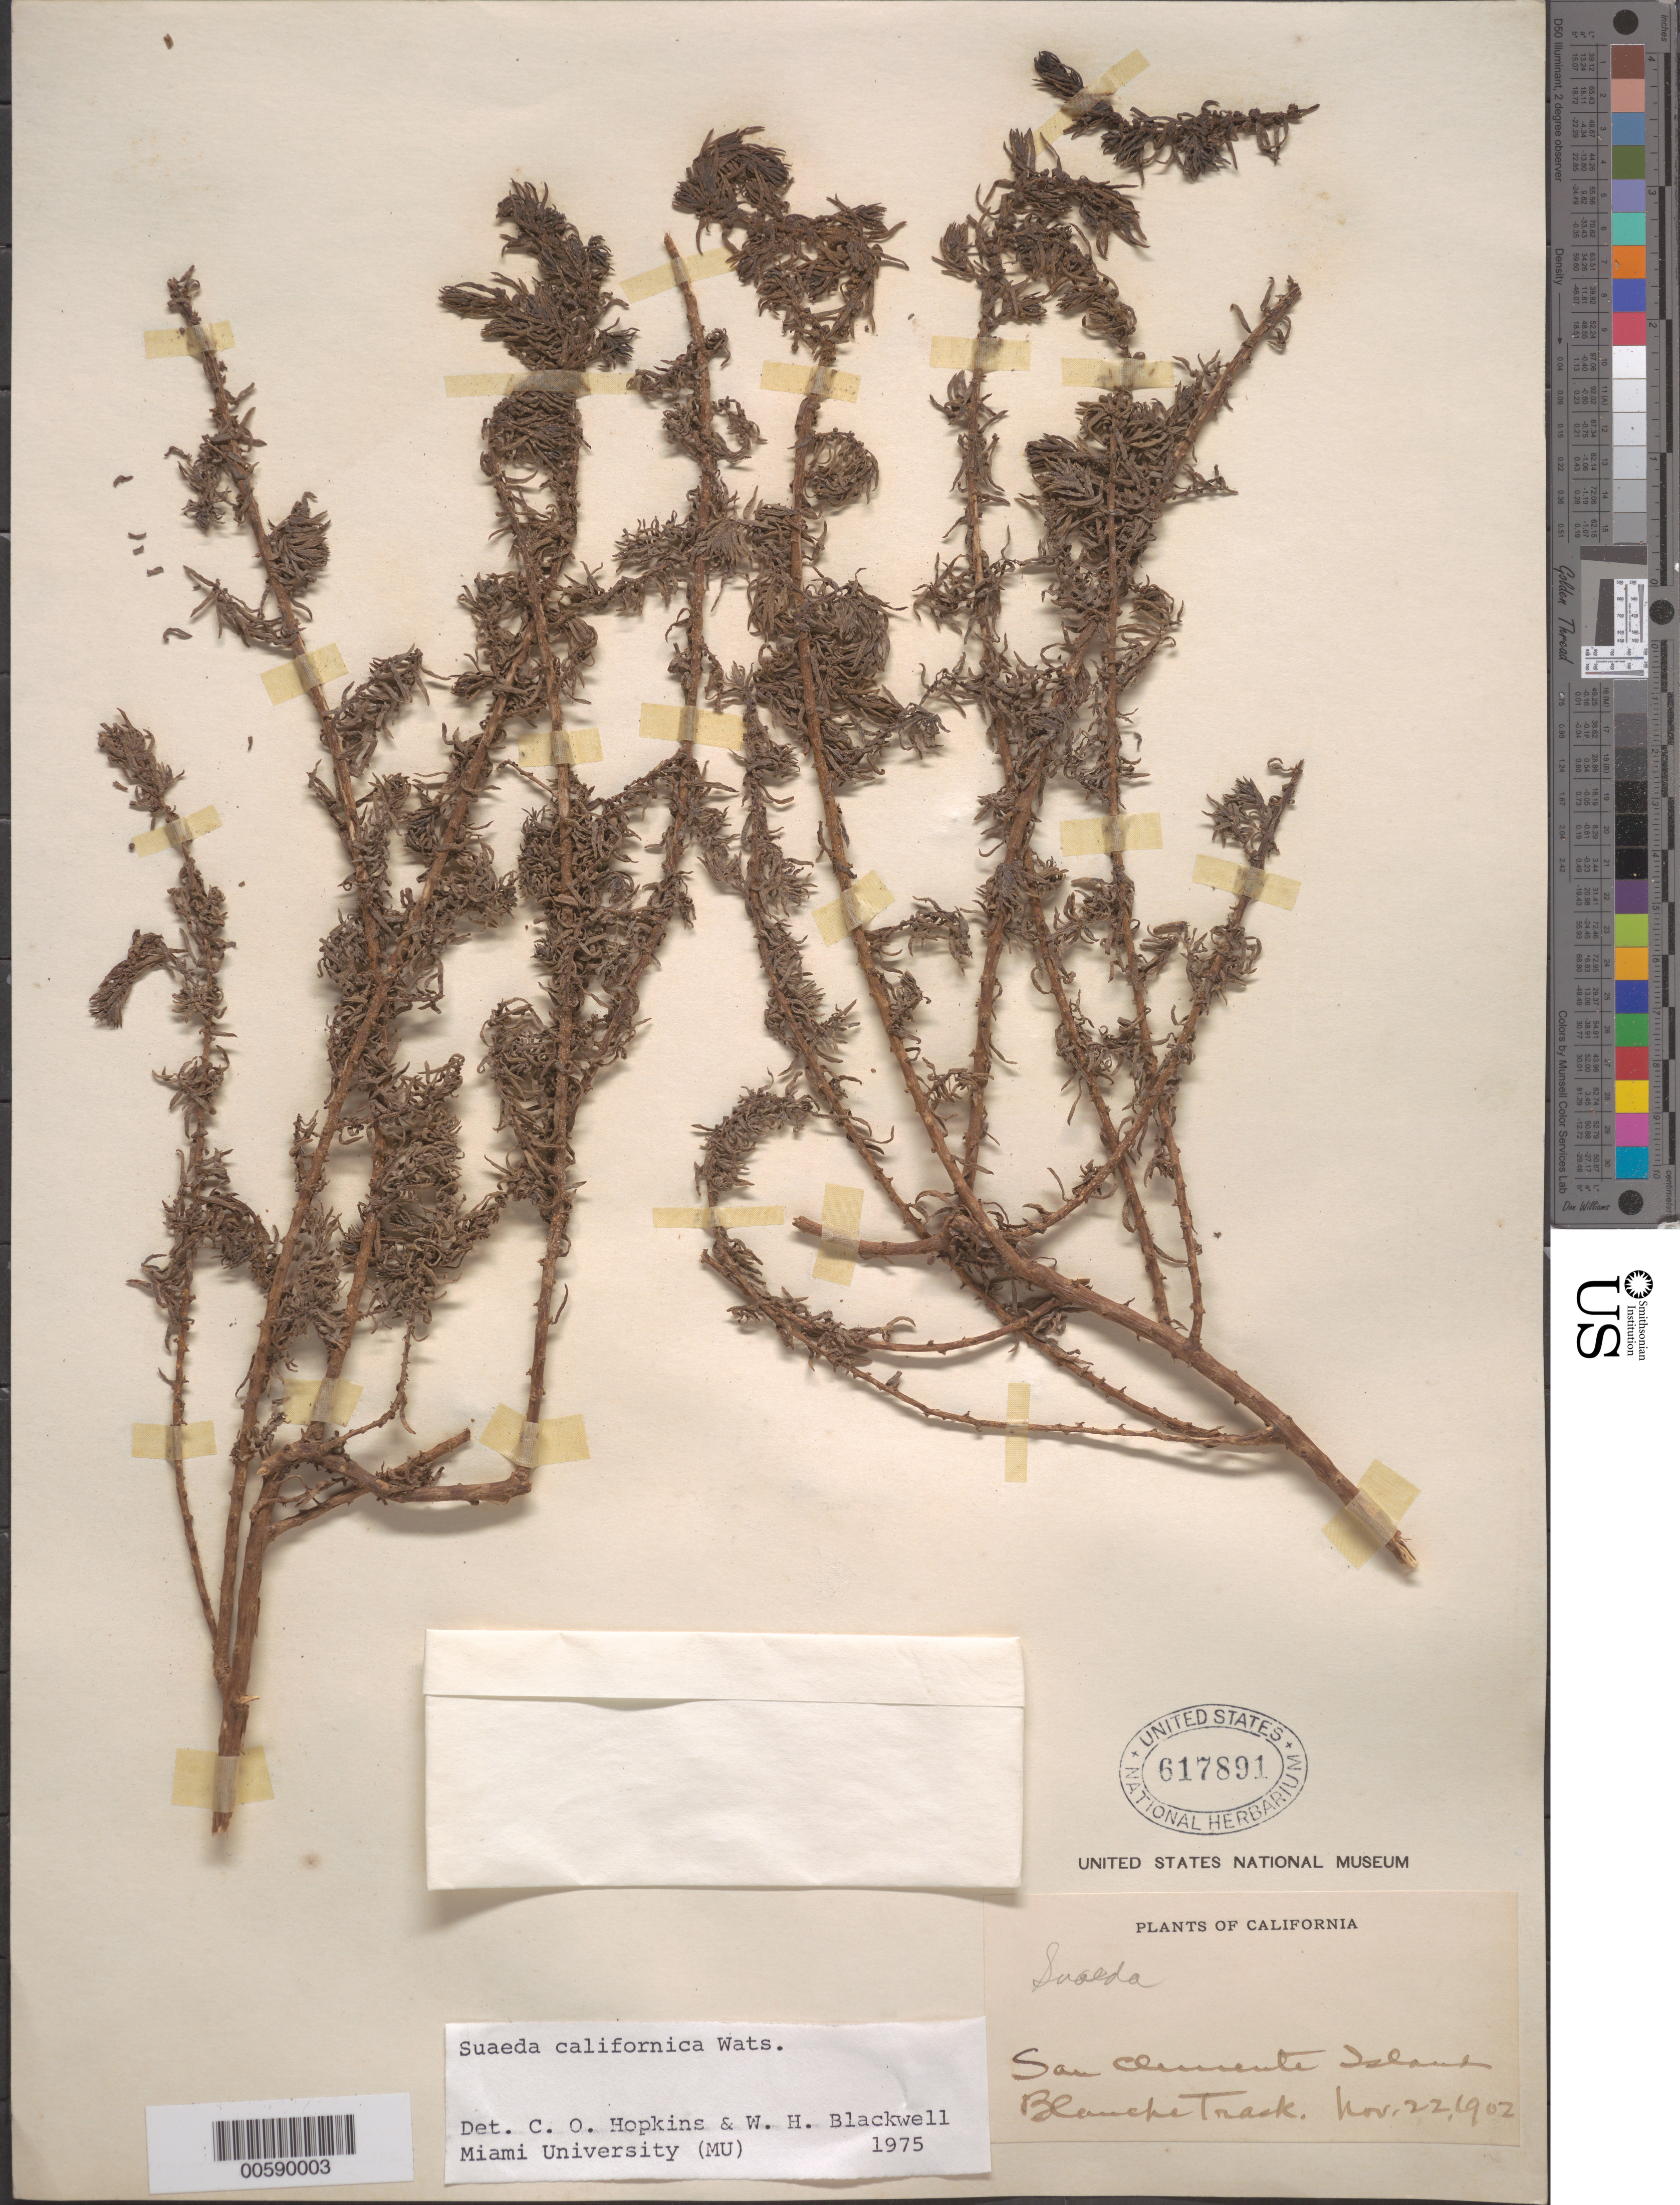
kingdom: Plantae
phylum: Tracheophyta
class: Magnoliopsida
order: Caryophyllales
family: Amaranthaceae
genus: Suaeda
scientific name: Suaeda californica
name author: S. Watson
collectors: B. Trask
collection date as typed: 22 Nov 1902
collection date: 1902-11-22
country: United States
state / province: California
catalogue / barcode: US 617891